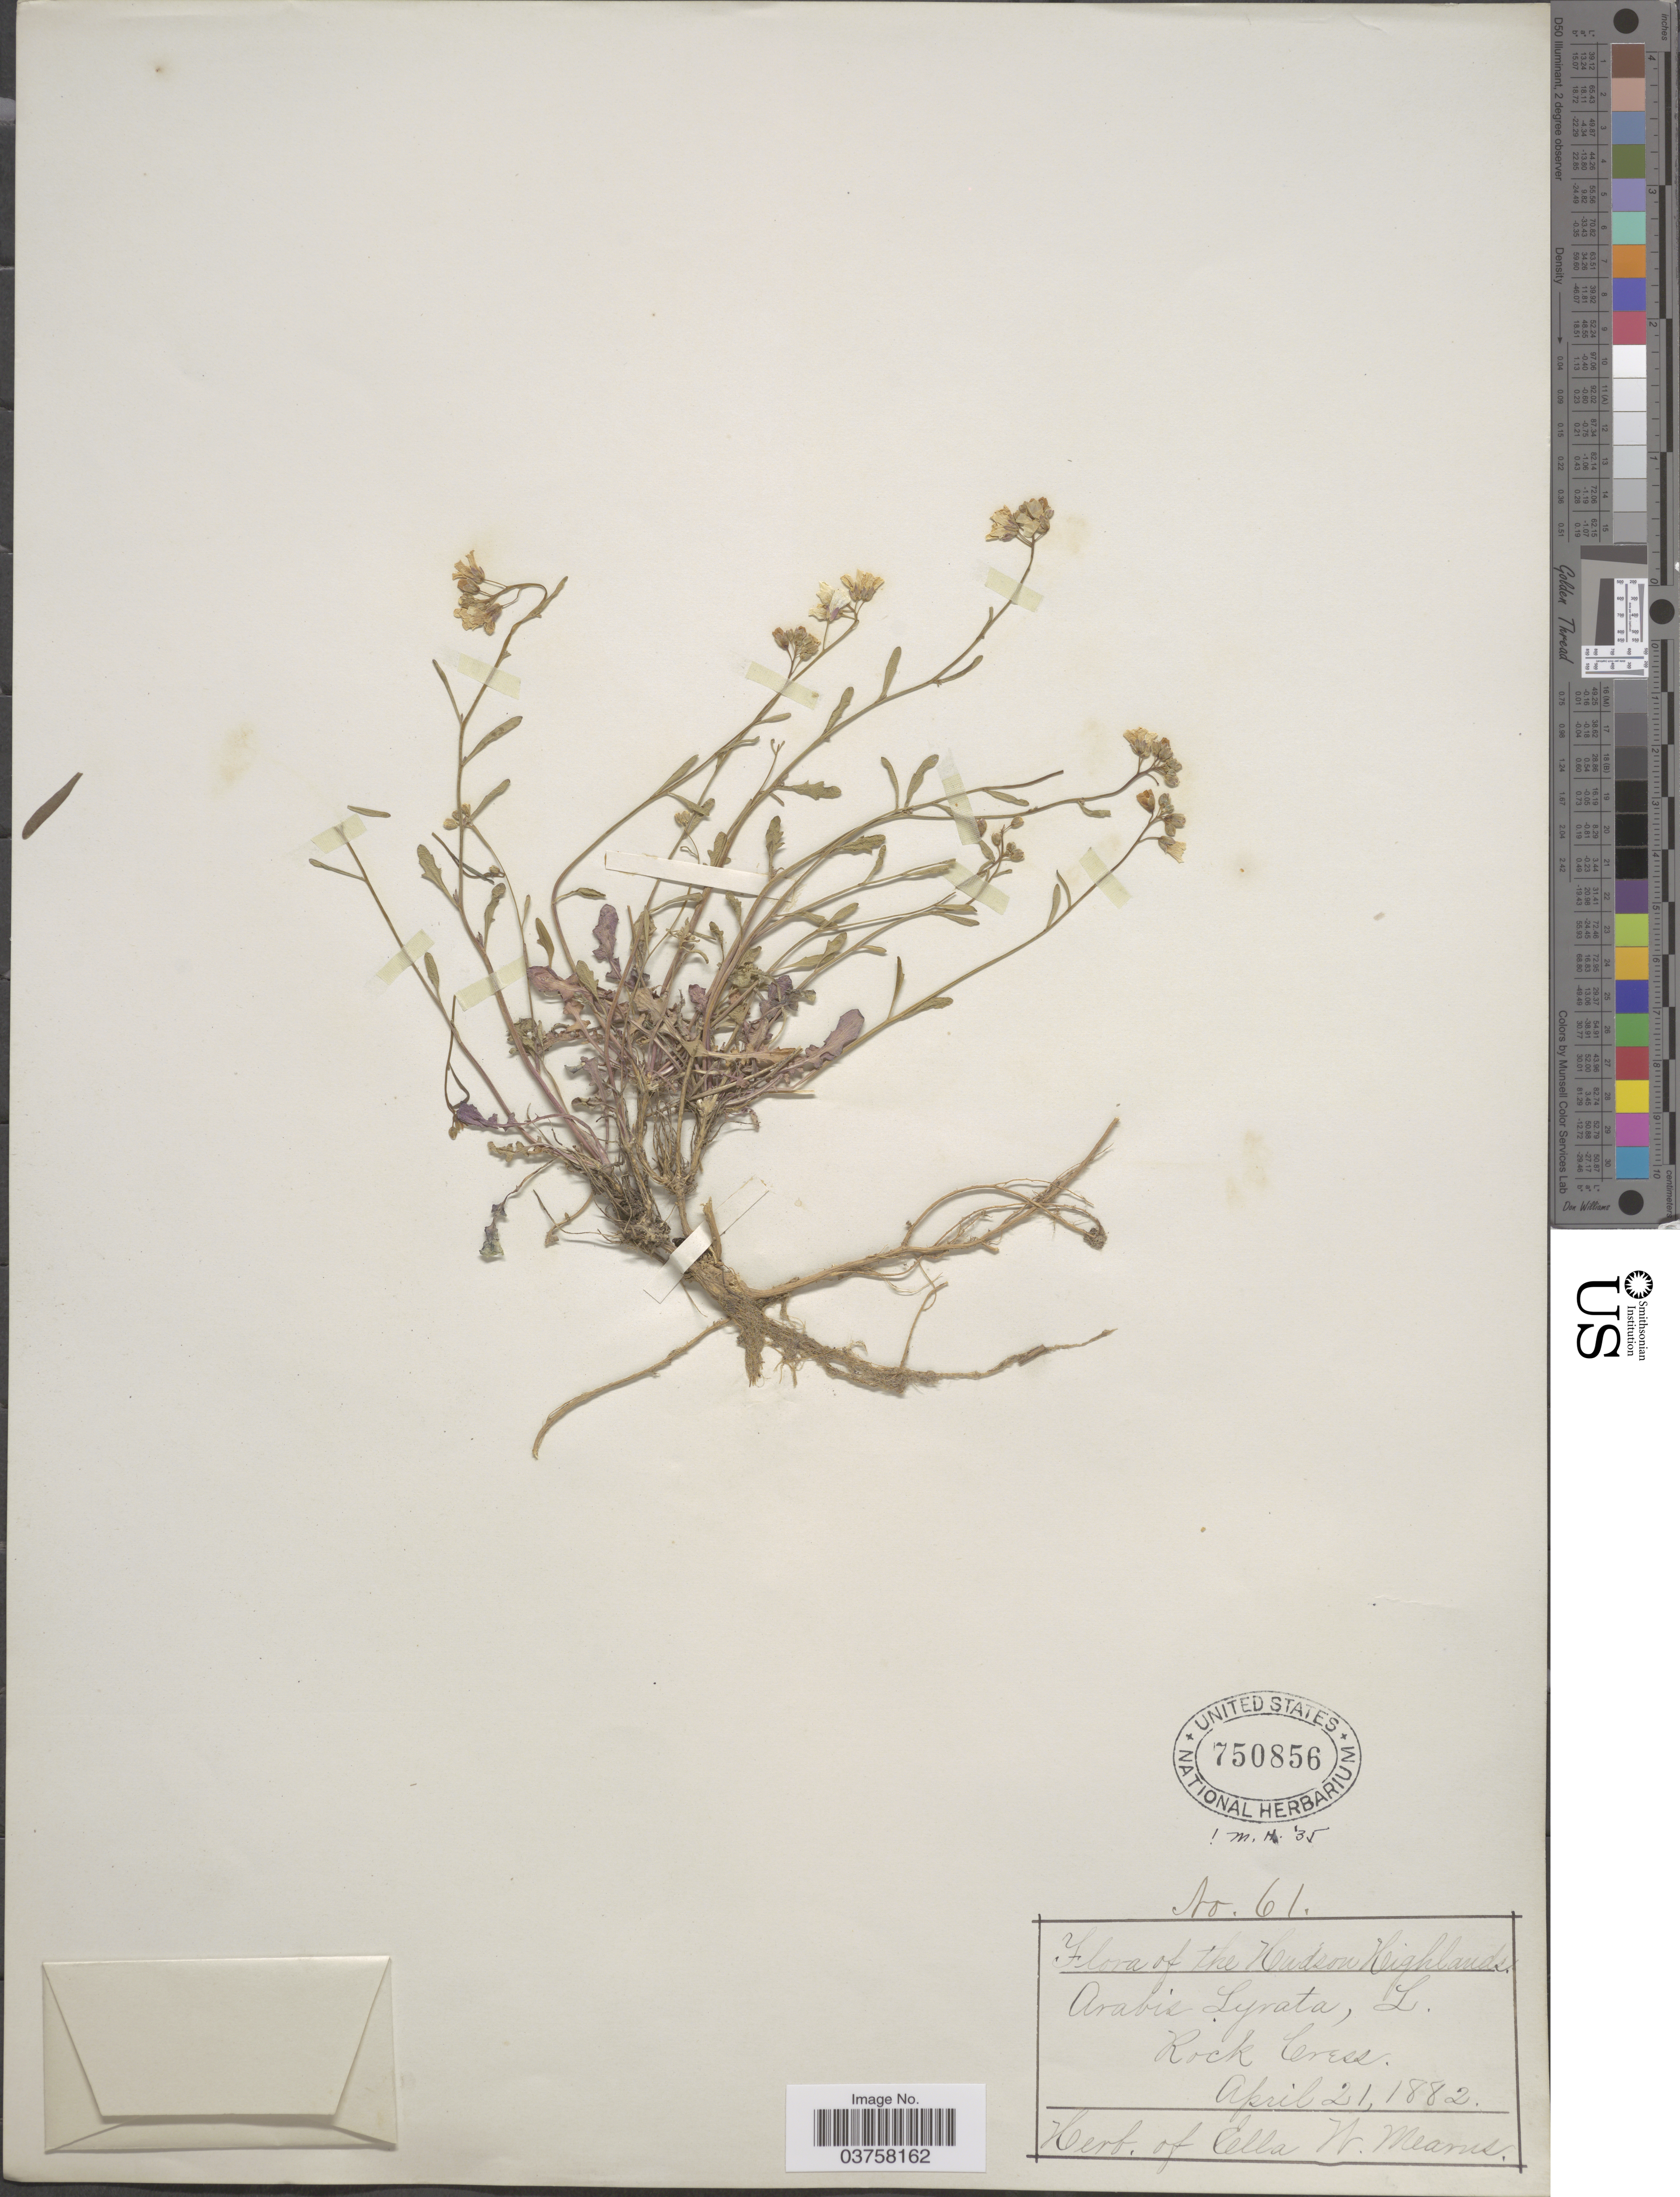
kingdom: Plantae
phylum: Tracheophyta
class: Magnoliopsida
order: Brassicales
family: Brassicaceae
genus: Arabis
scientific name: Arabis lyrata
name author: L.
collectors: ex herb. Ella W. Mearns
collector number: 61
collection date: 1882-04-21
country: United States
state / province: New York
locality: The Hudson Highlands. Rock Cress.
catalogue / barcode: US 750856